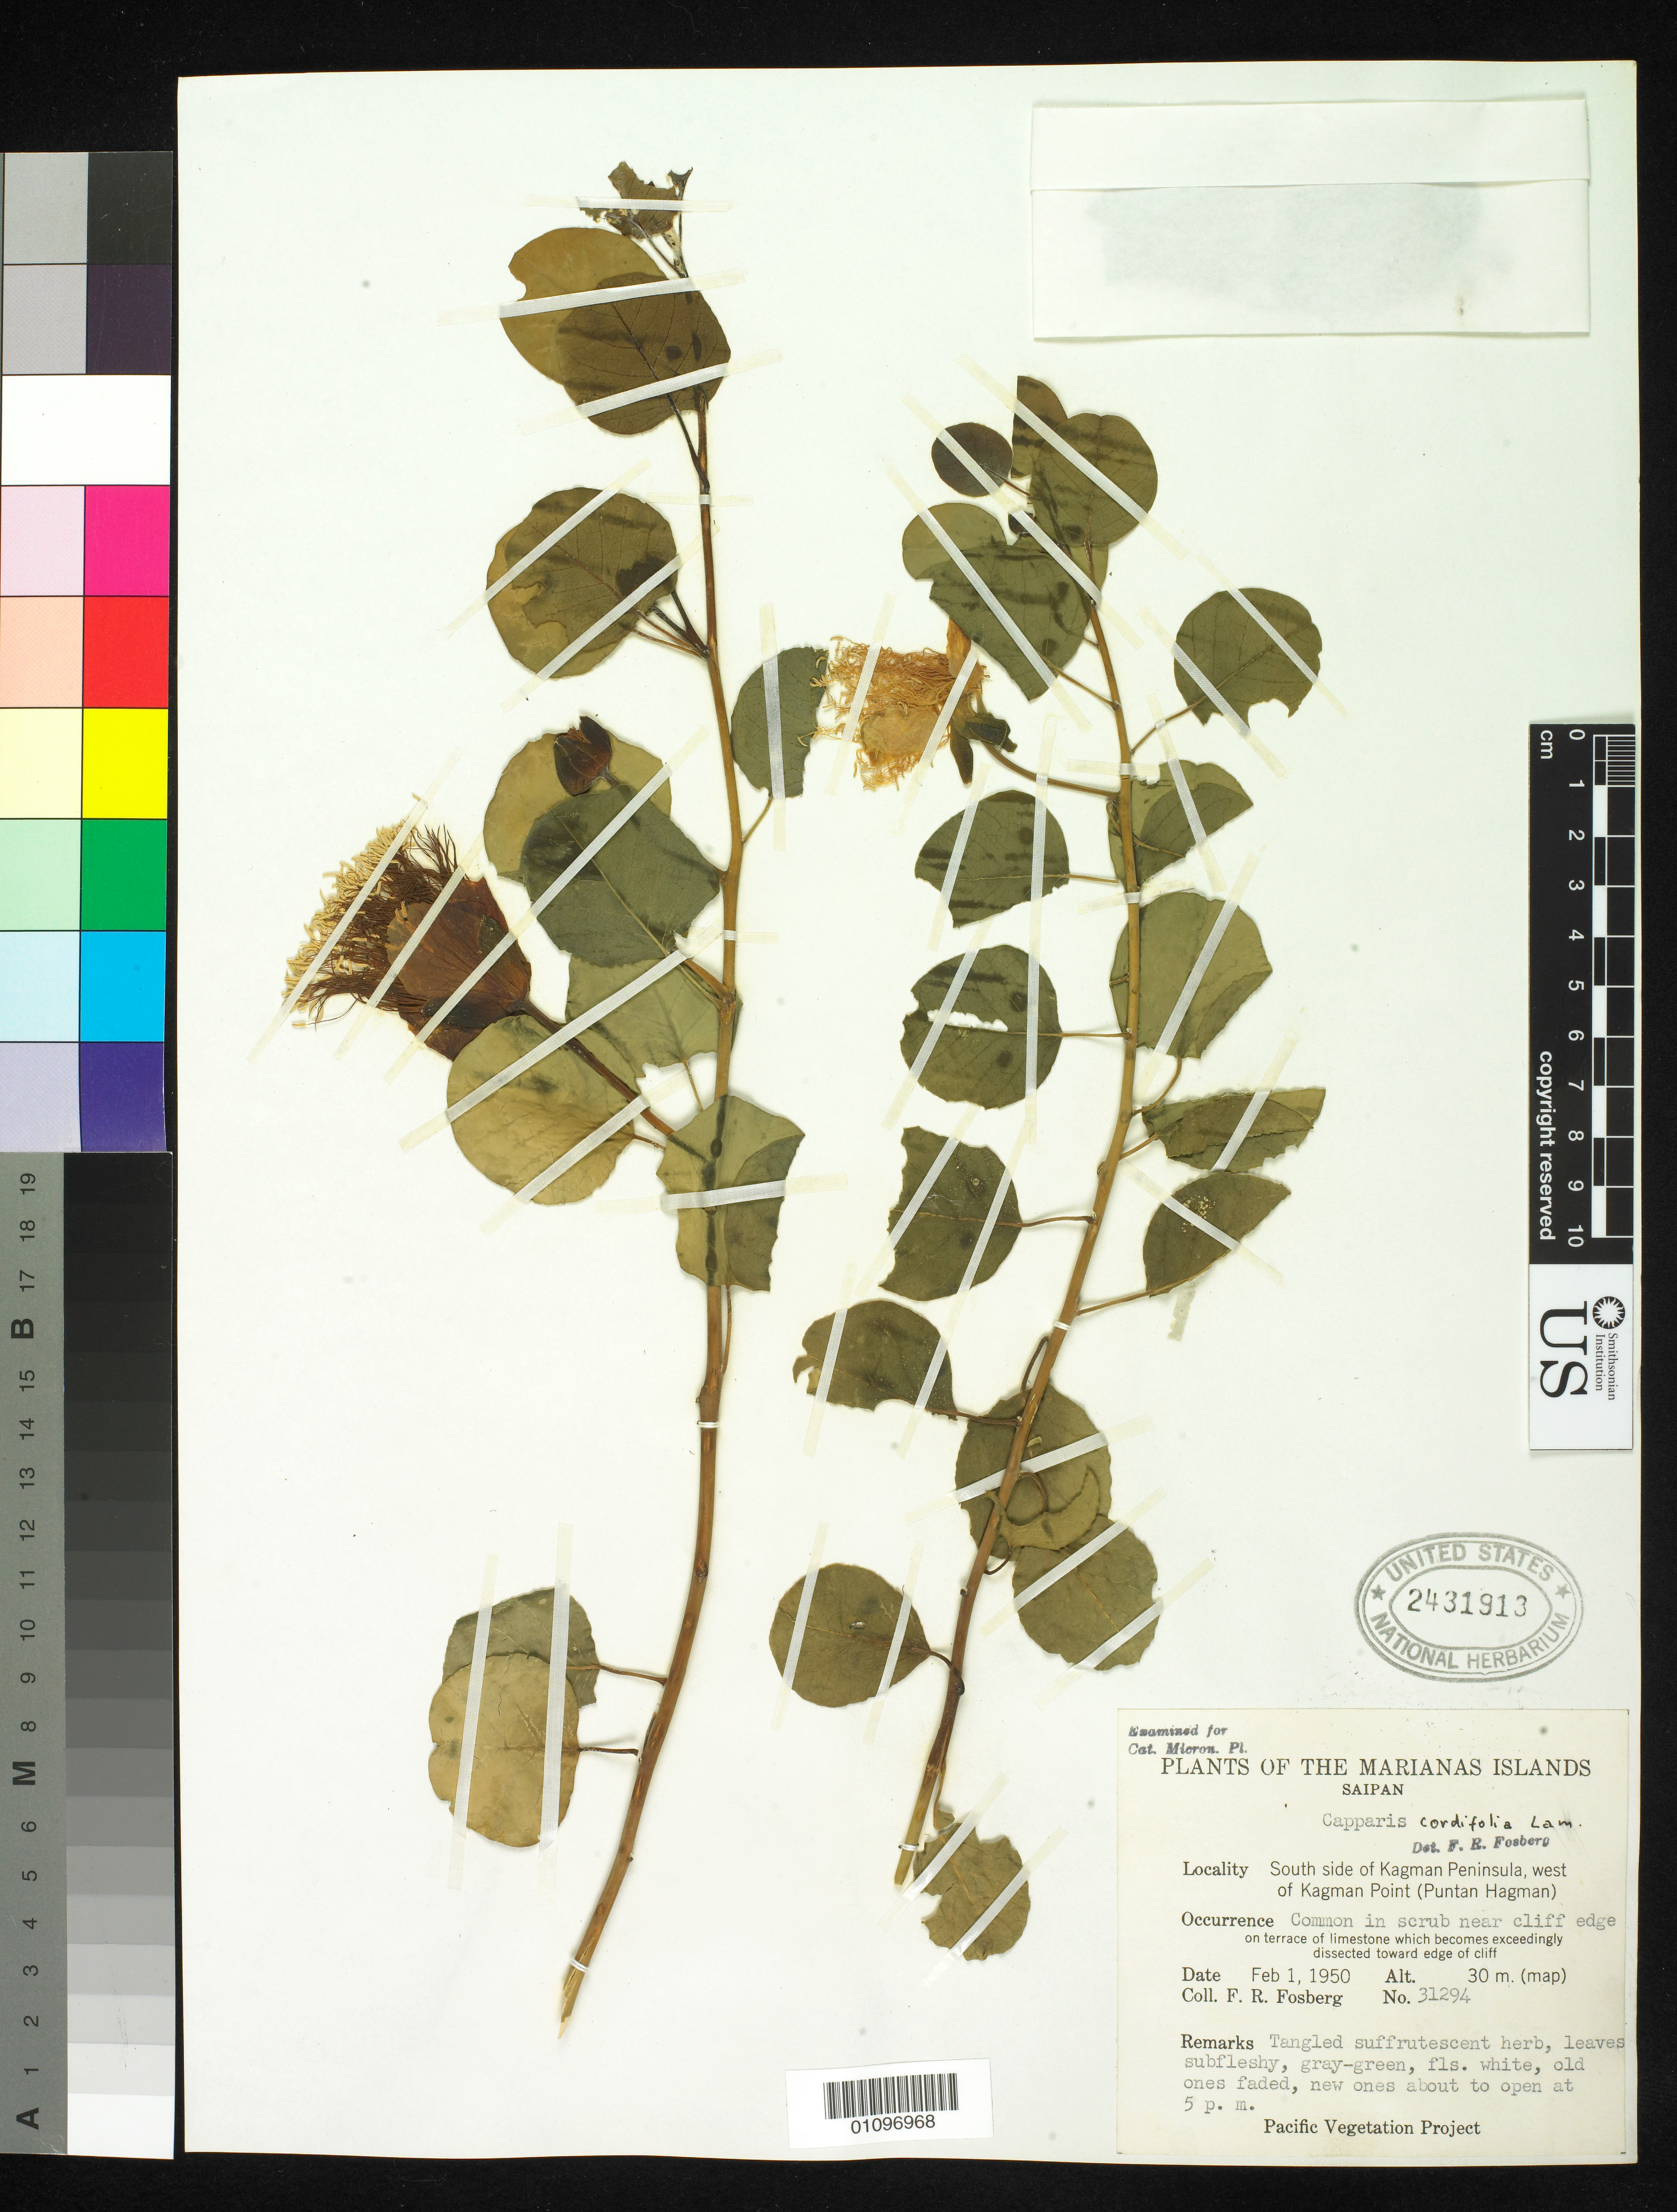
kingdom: Plantae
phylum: Tracheophyta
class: Magnoliopsida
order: Brassicales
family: Capparaceae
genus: Capparis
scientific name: Capparis spinosa subsp. cordifolia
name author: (Lam.) Fici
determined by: Wagner, W. L., (BOT), Smithsonian Institution - National Museum of Natural History (UNITED STATES)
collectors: F. R. Fosberg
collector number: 31294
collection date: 1950-02-01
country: Northern Mariana Islands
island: Saipan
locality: South side of Kagman peninsula, west of Kagman point (Puntan Hagman)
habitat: Scrub near cliff edge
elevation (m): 30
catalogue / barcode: US 2431913